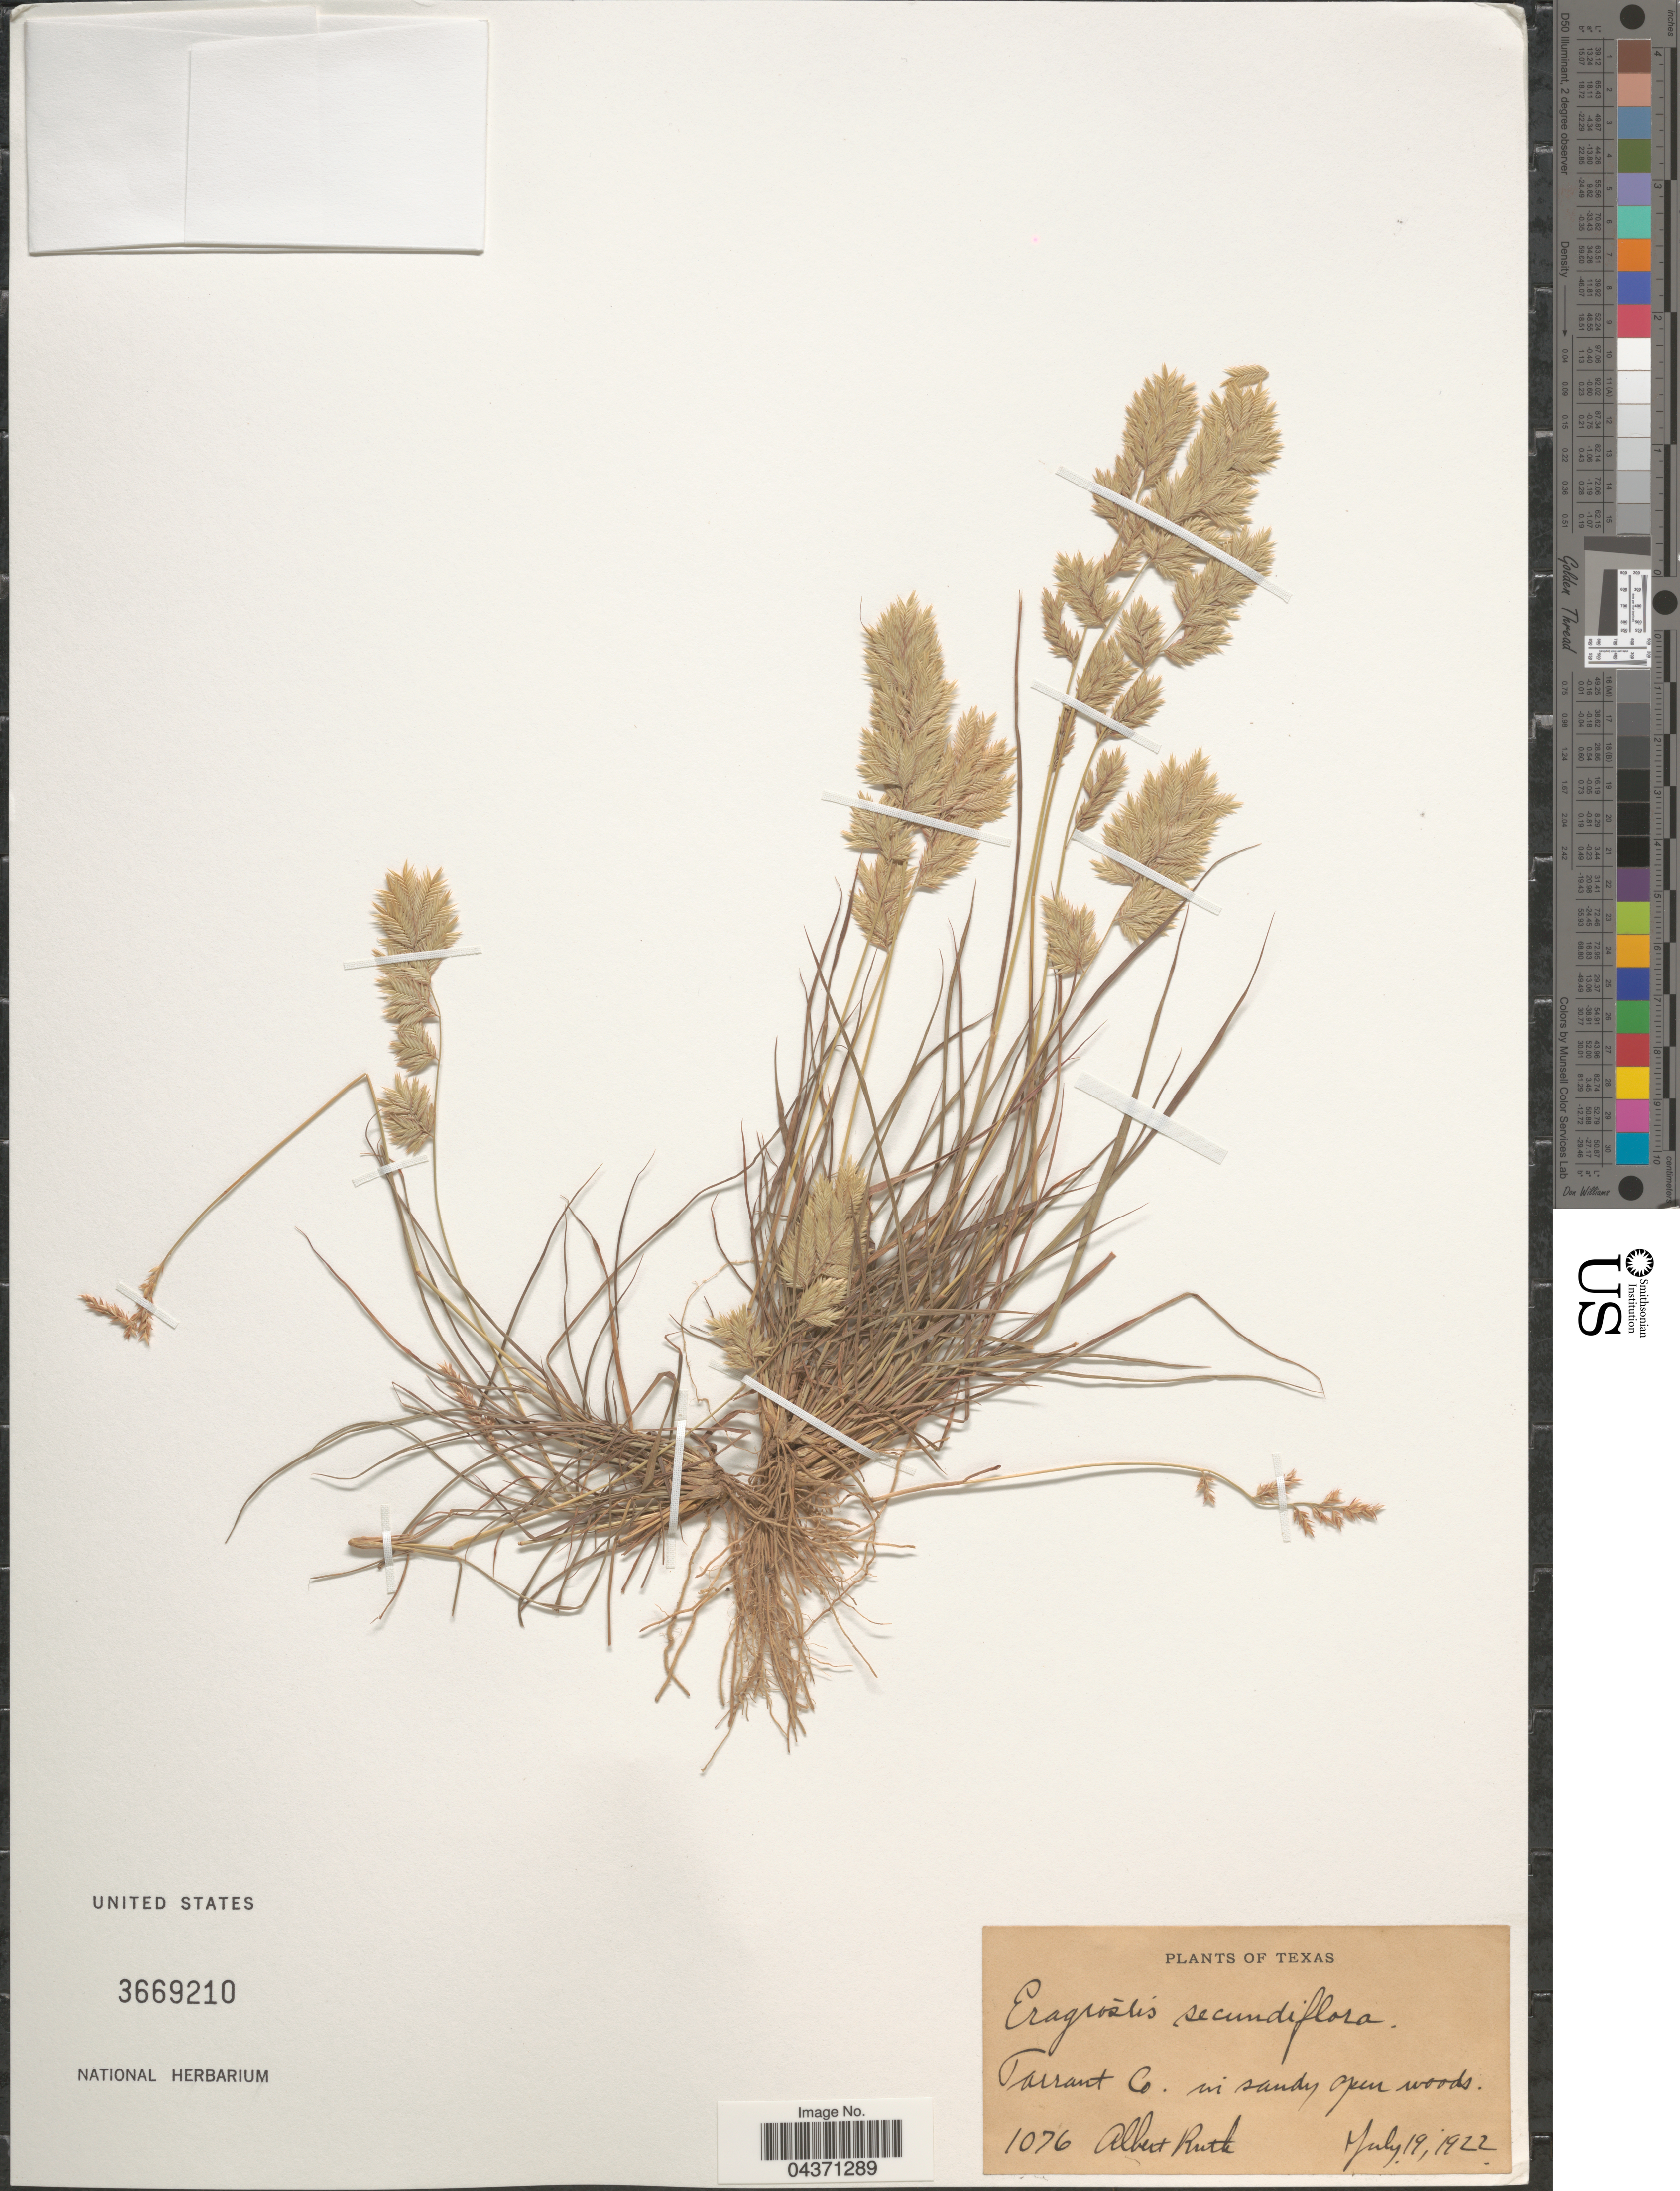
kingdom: Plantae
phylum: Tracheophyta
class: Liliopsida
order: Poales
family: Poaceae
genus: Eragrostis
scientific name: Eragrostis secundiflora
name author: J. Presl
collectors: A. Ruth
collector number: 1076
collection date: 1922-07-19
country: United States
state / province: Texas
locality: Tarrant Co. in sandy open woods.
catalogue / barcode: US 3669210